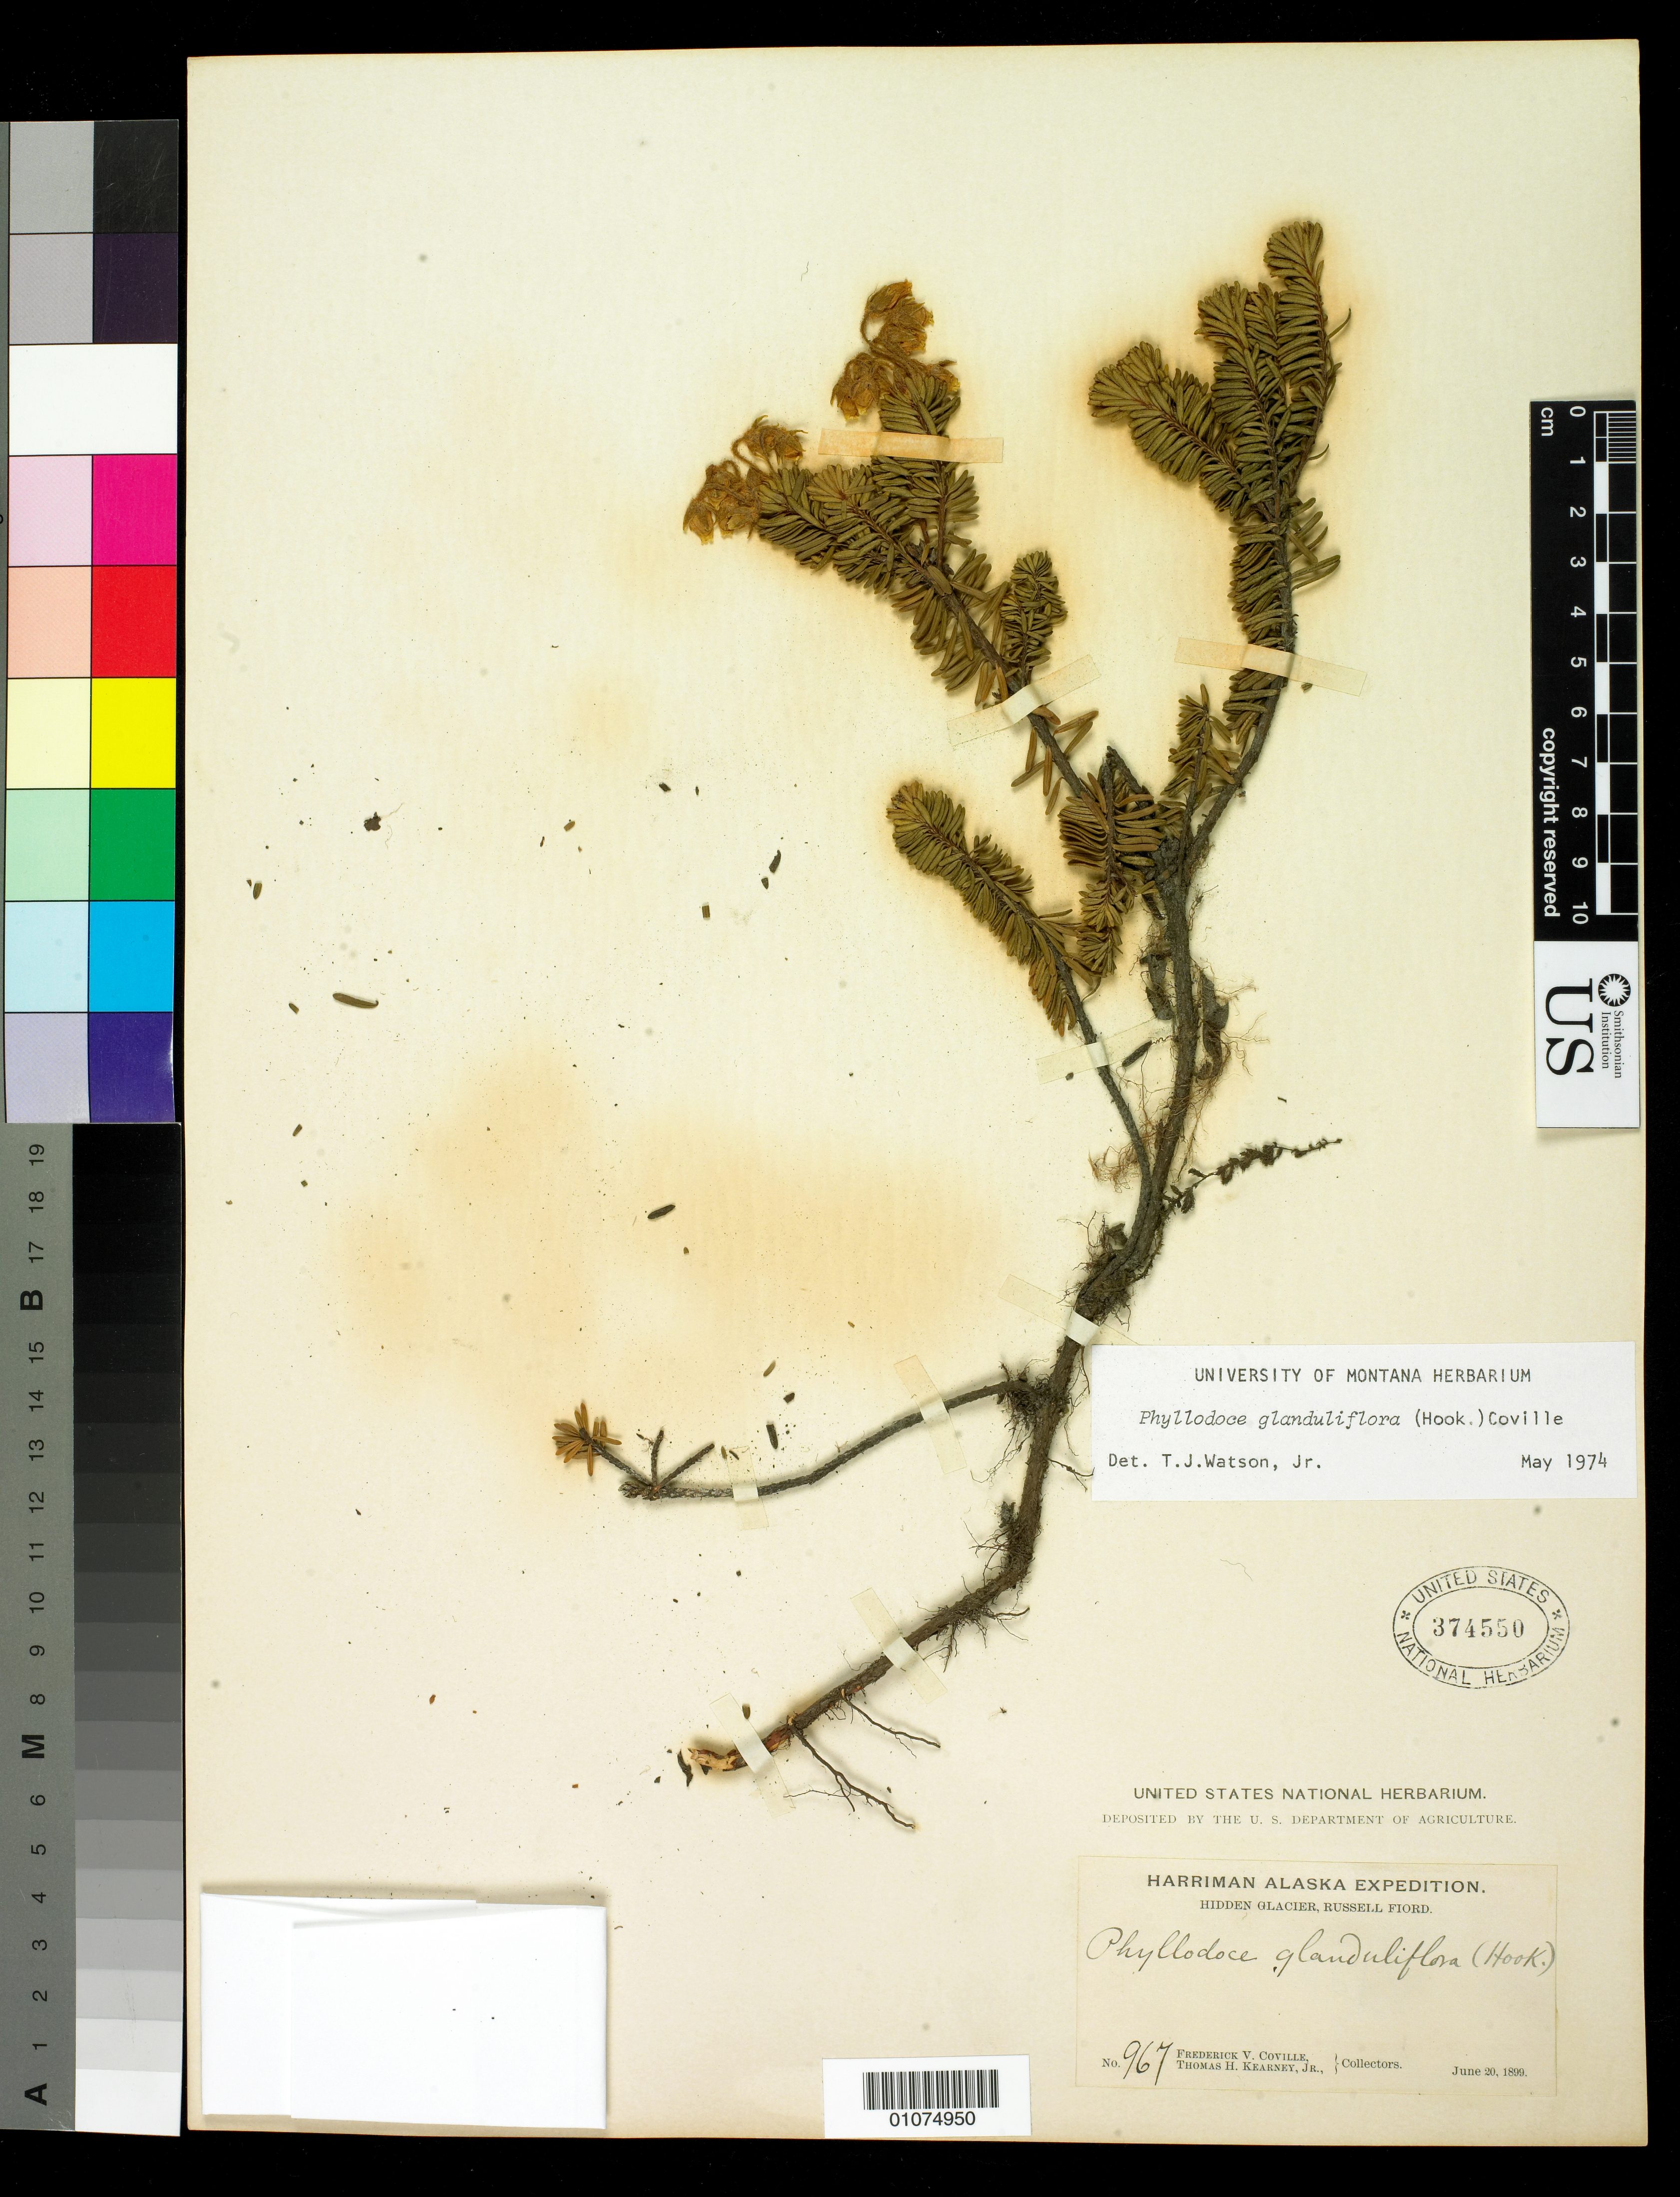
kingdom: Plantae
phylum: Tracheophyta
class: Magnoliopsida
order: Ericales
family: Ericaceae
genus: Phyllodoce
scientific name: Phyllodoce glanduliflora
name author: (Hook.) Coville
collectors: F. V. Coville & T. H. Kearney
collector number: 967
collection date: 1899-06-20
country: United States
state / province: Alaska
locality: Hidden Glacier, Russell Fiord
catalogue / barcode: US 374550